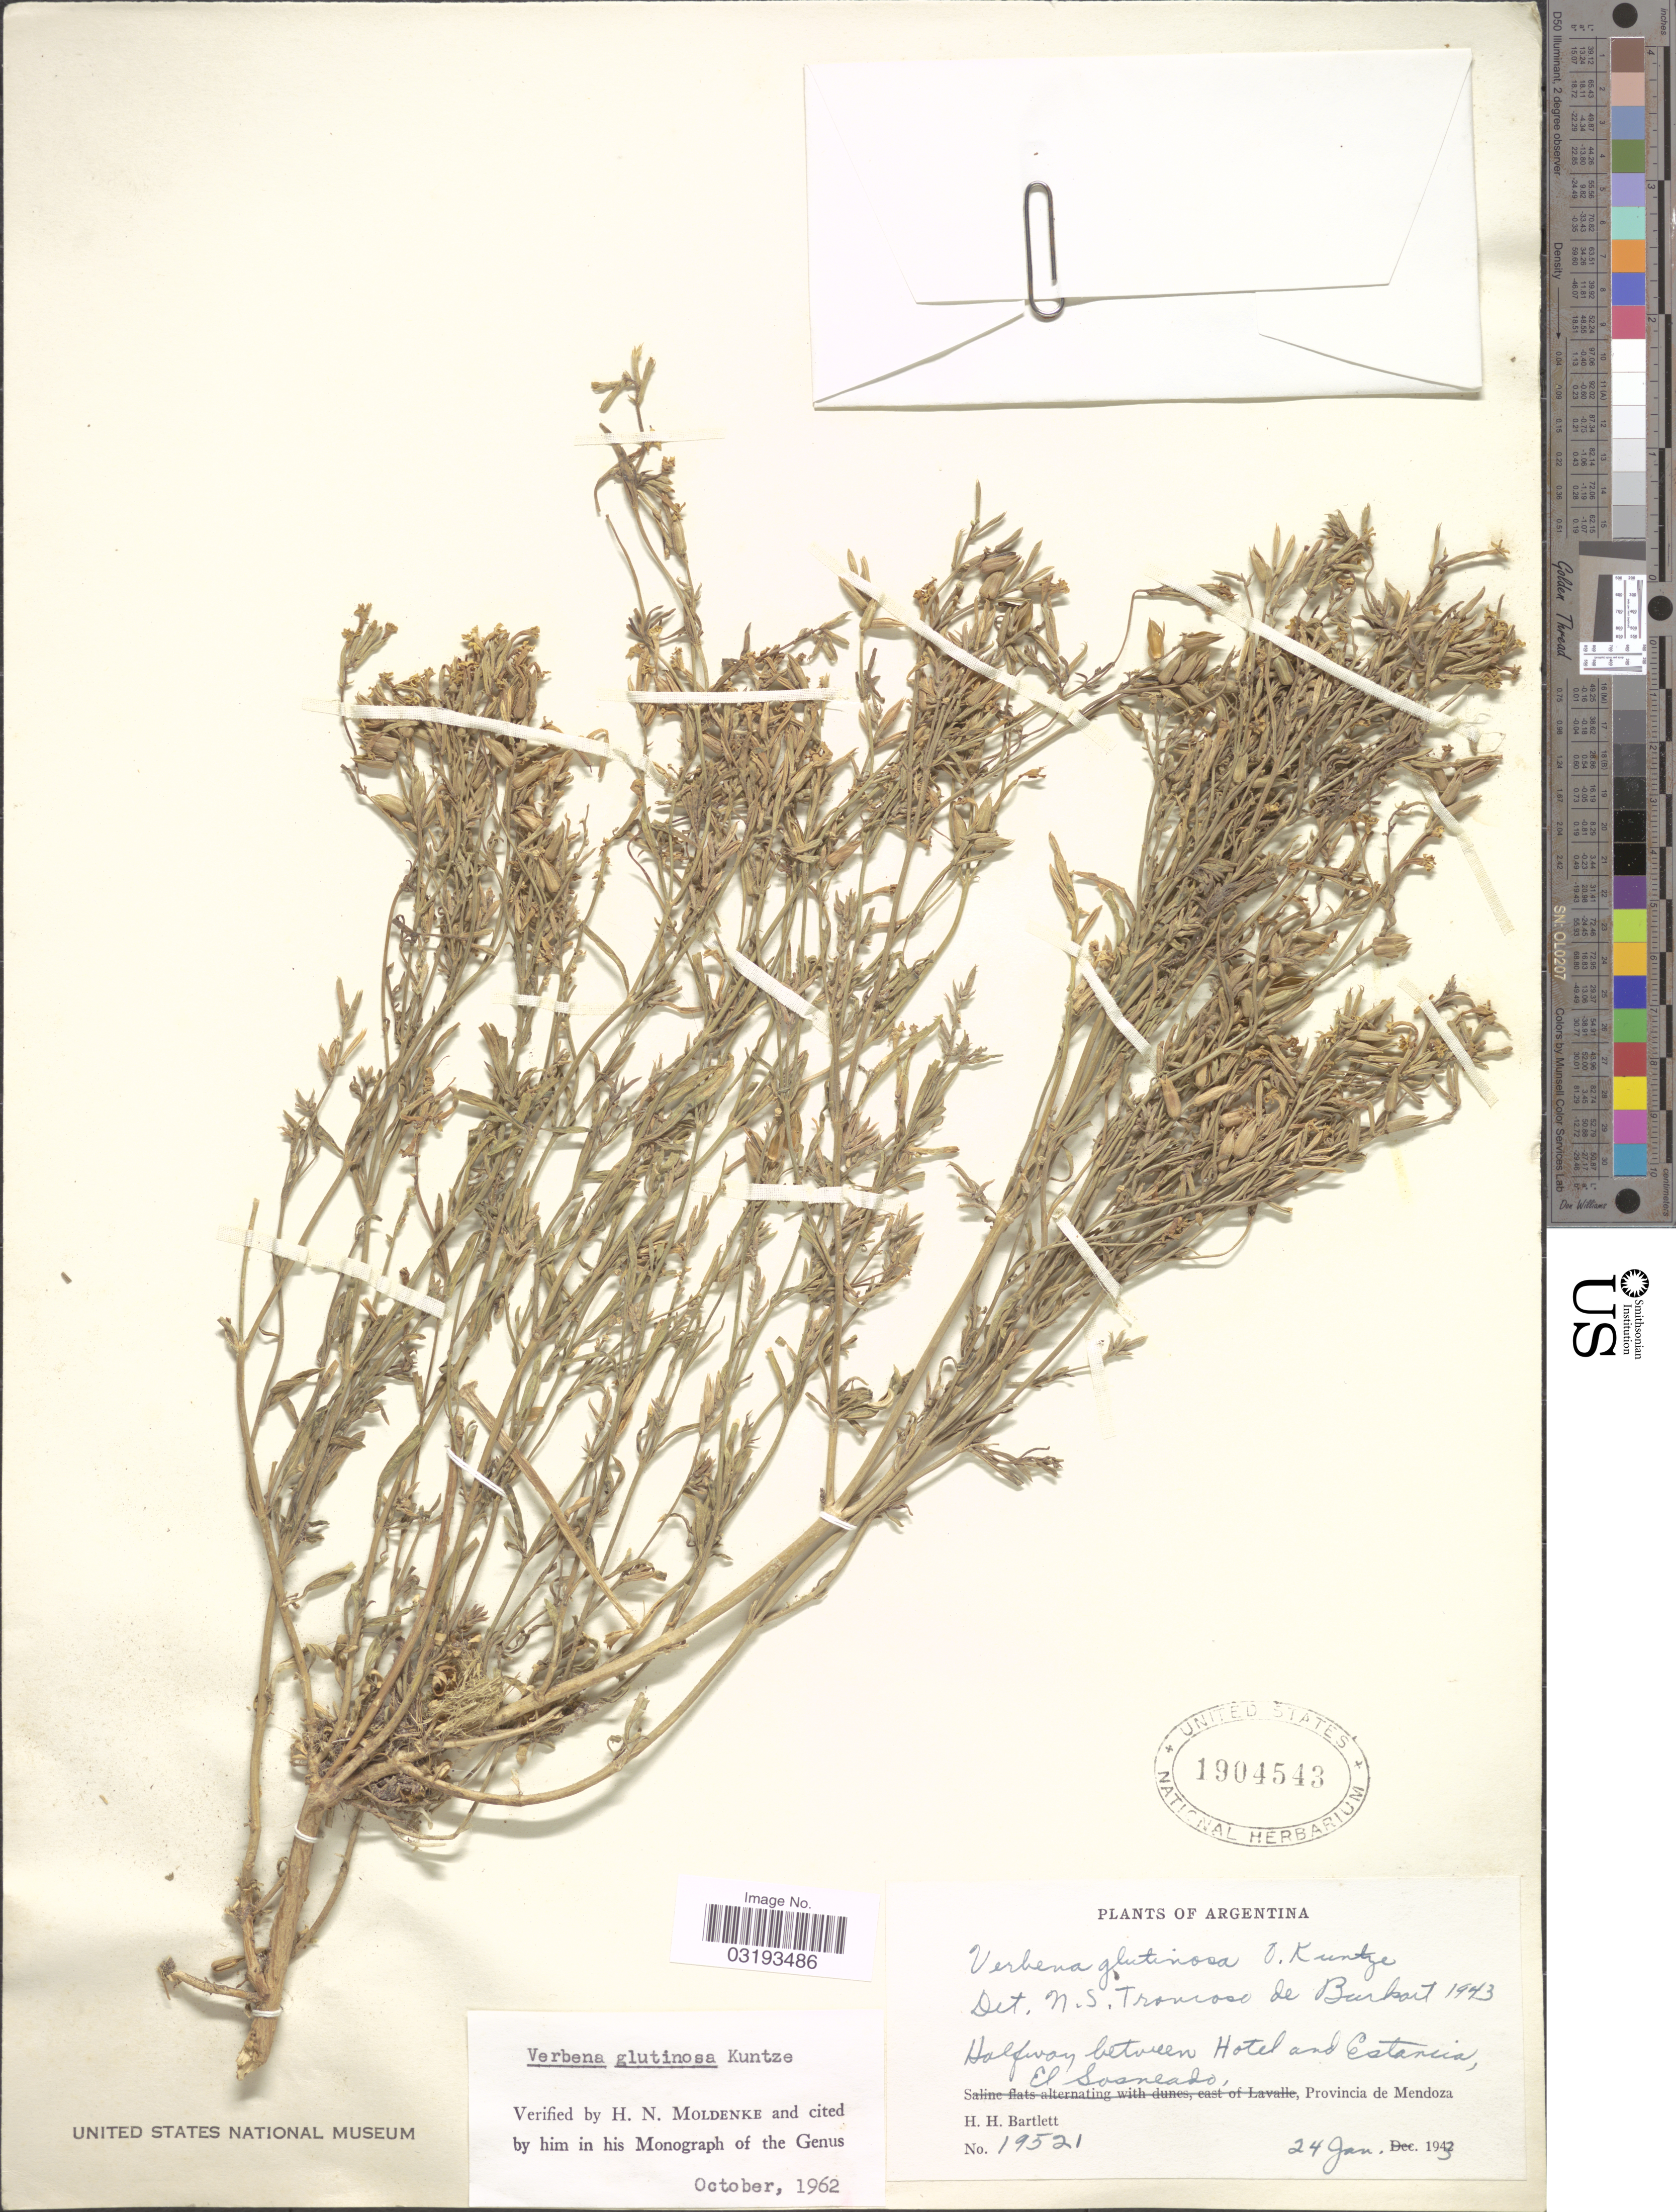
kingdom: Plantae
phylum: Tracheophyta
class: Magnoliopsida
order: Lamiales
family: Verbenaceae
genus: Verbena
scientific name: Verbena glutinosa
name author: Kuntze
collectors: H. H. Bartlett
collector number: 19521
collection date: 1943-01-24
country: Argentina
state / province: Mendoza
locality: Halfway between Hotel and Estancia, El Sosneado.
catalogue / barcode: US 1904543